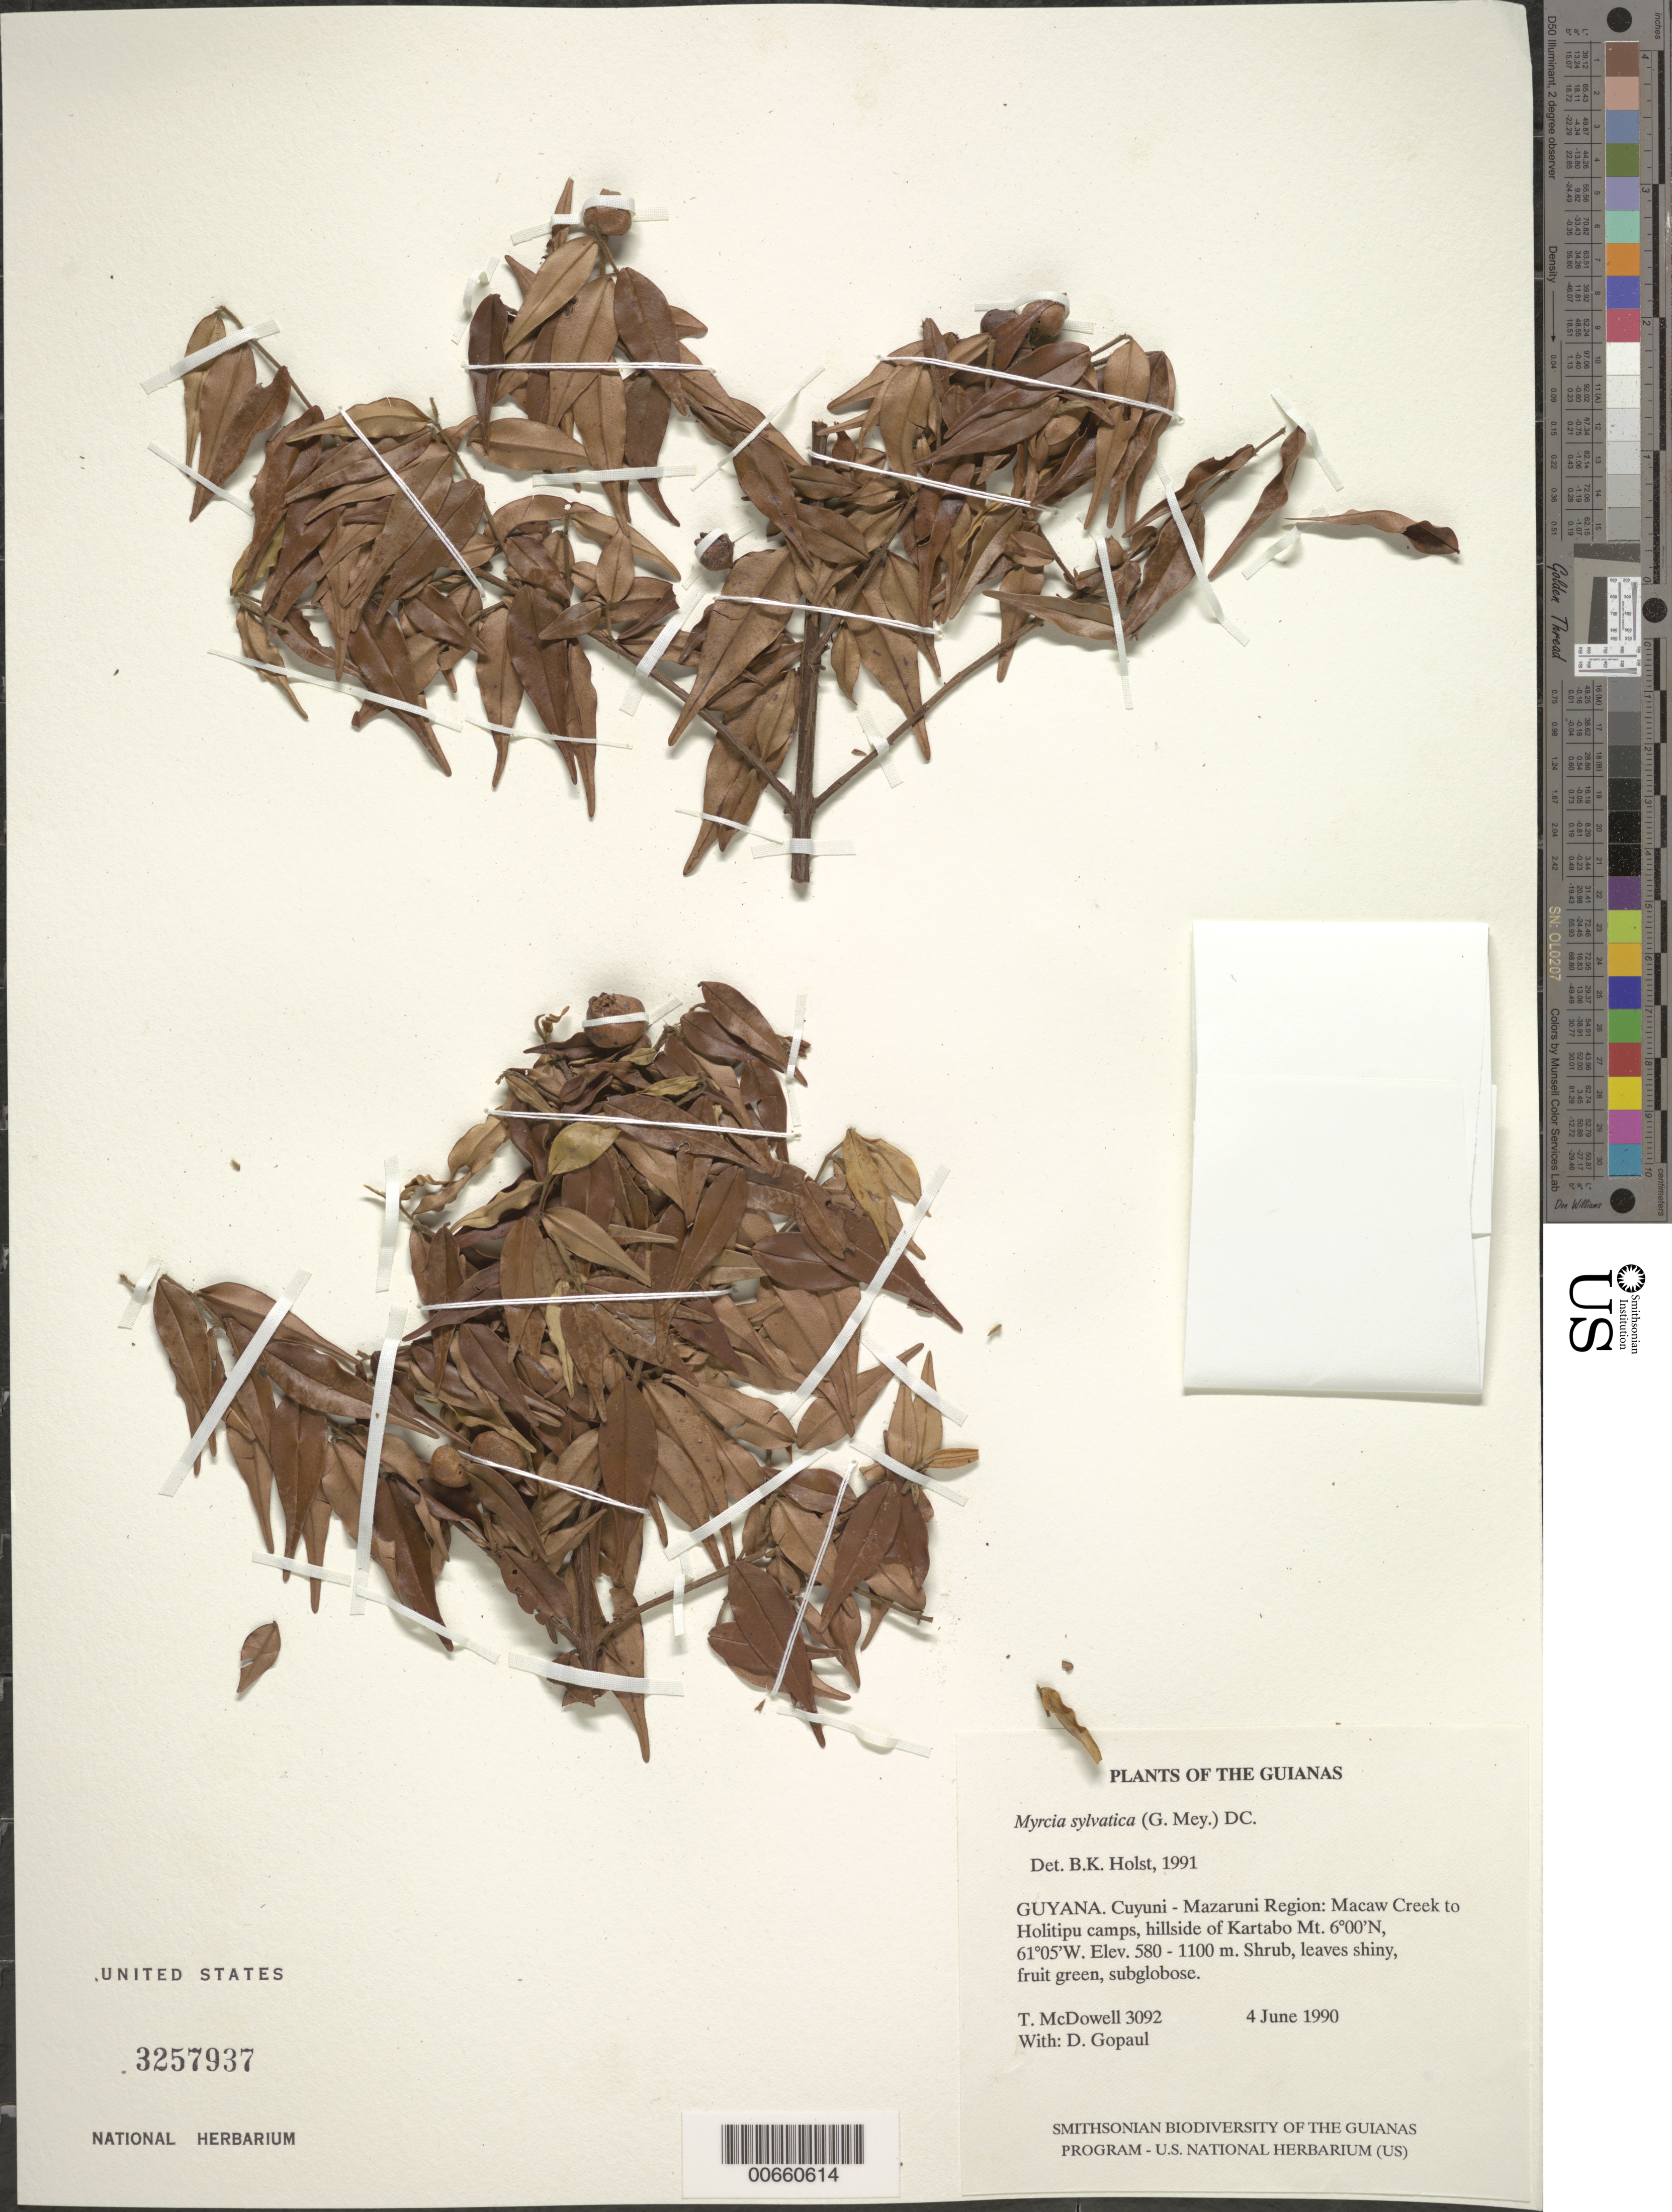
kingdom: Plantae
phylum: Tracheophyta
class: Magnoliopsida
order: Myrtales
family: Myrtaceae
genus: Myrcia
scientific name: Myrcia sylvatica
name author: (G. Mey.) DC.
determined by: Holst, Bruce K.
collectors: T. McDowell, D. Hughs & D. Gopaul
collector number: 3092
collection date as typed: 4 June 1990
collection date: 1990-06-04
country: Guyana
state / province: Cuyuni-Mazaruni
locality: Macaw Creek to Holitipu camps, hillside of Karabo Mt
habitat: Savanna, bush along creeks, and bush on hillside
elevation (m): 580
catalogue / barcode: US 3257937